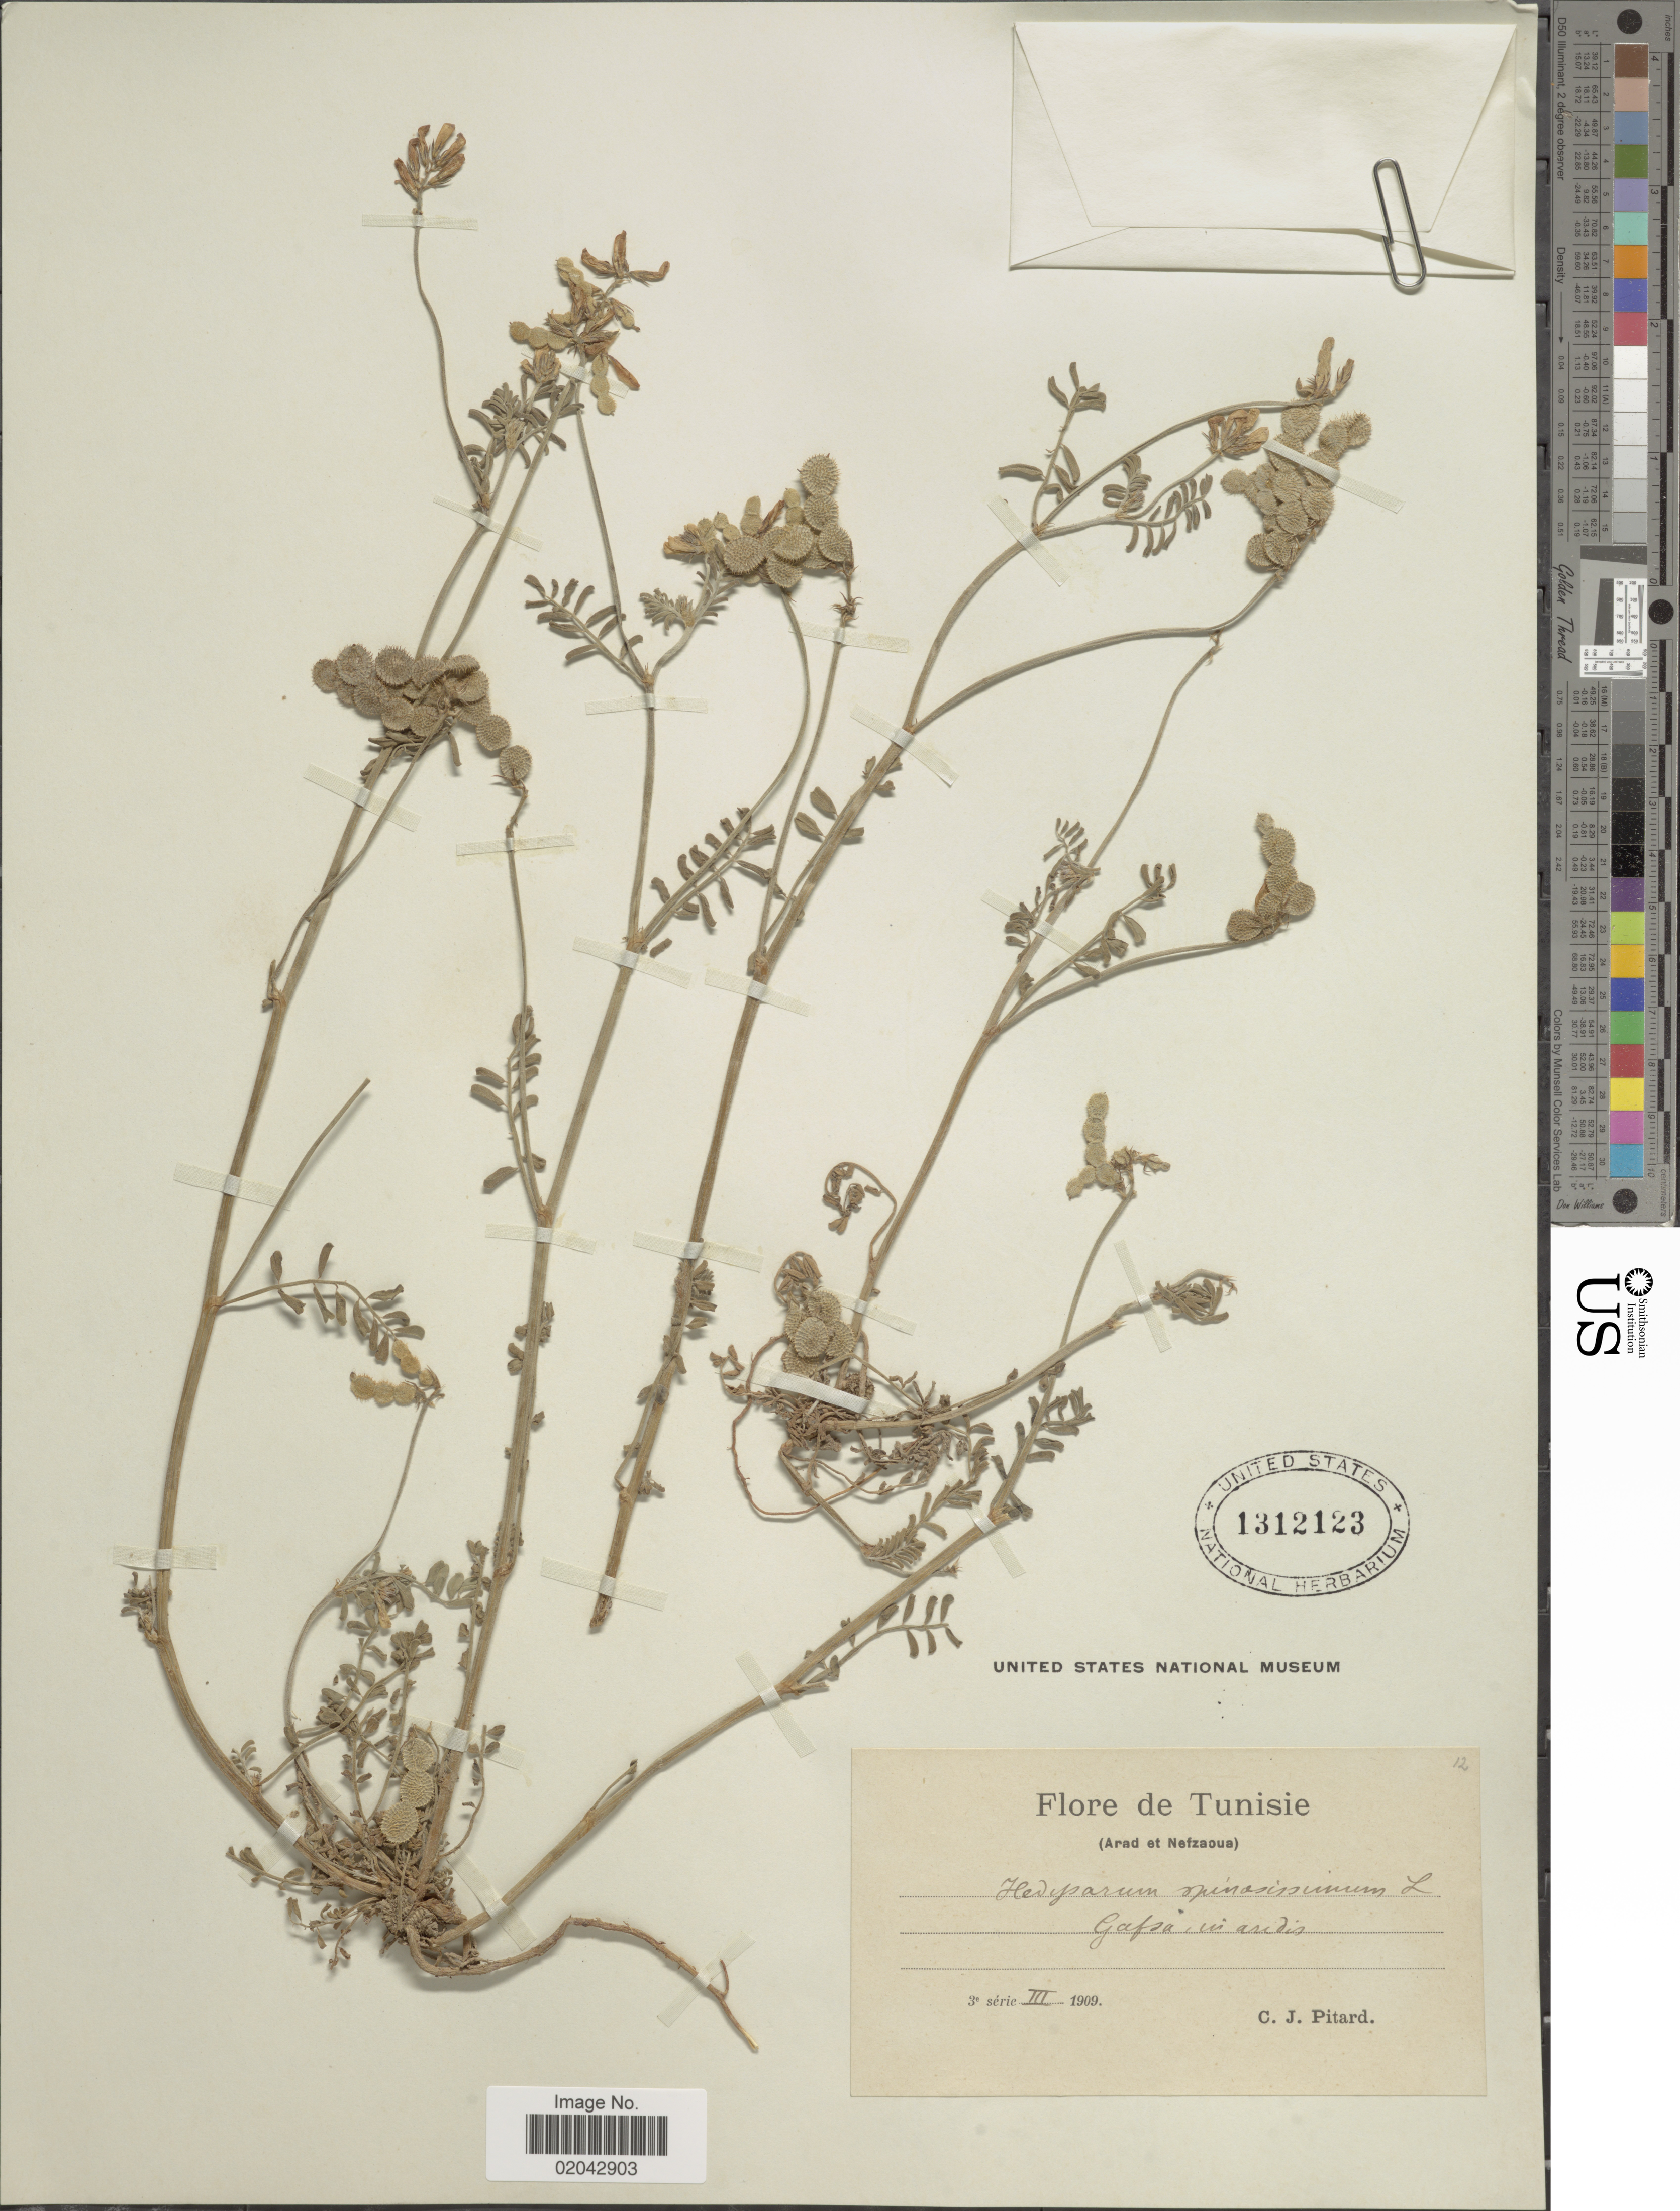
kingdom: Plantae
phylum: Tracheophyta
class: Magnoliopsida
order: Fabales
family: Fabaceae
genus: Hedysarum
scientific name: Hedysarum capitatum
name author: Burm. f.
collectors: C. Pitard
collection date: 1909-03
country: Tunisia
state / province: Gafsa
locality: Gafsa in aridis.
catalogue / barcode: US 1312123